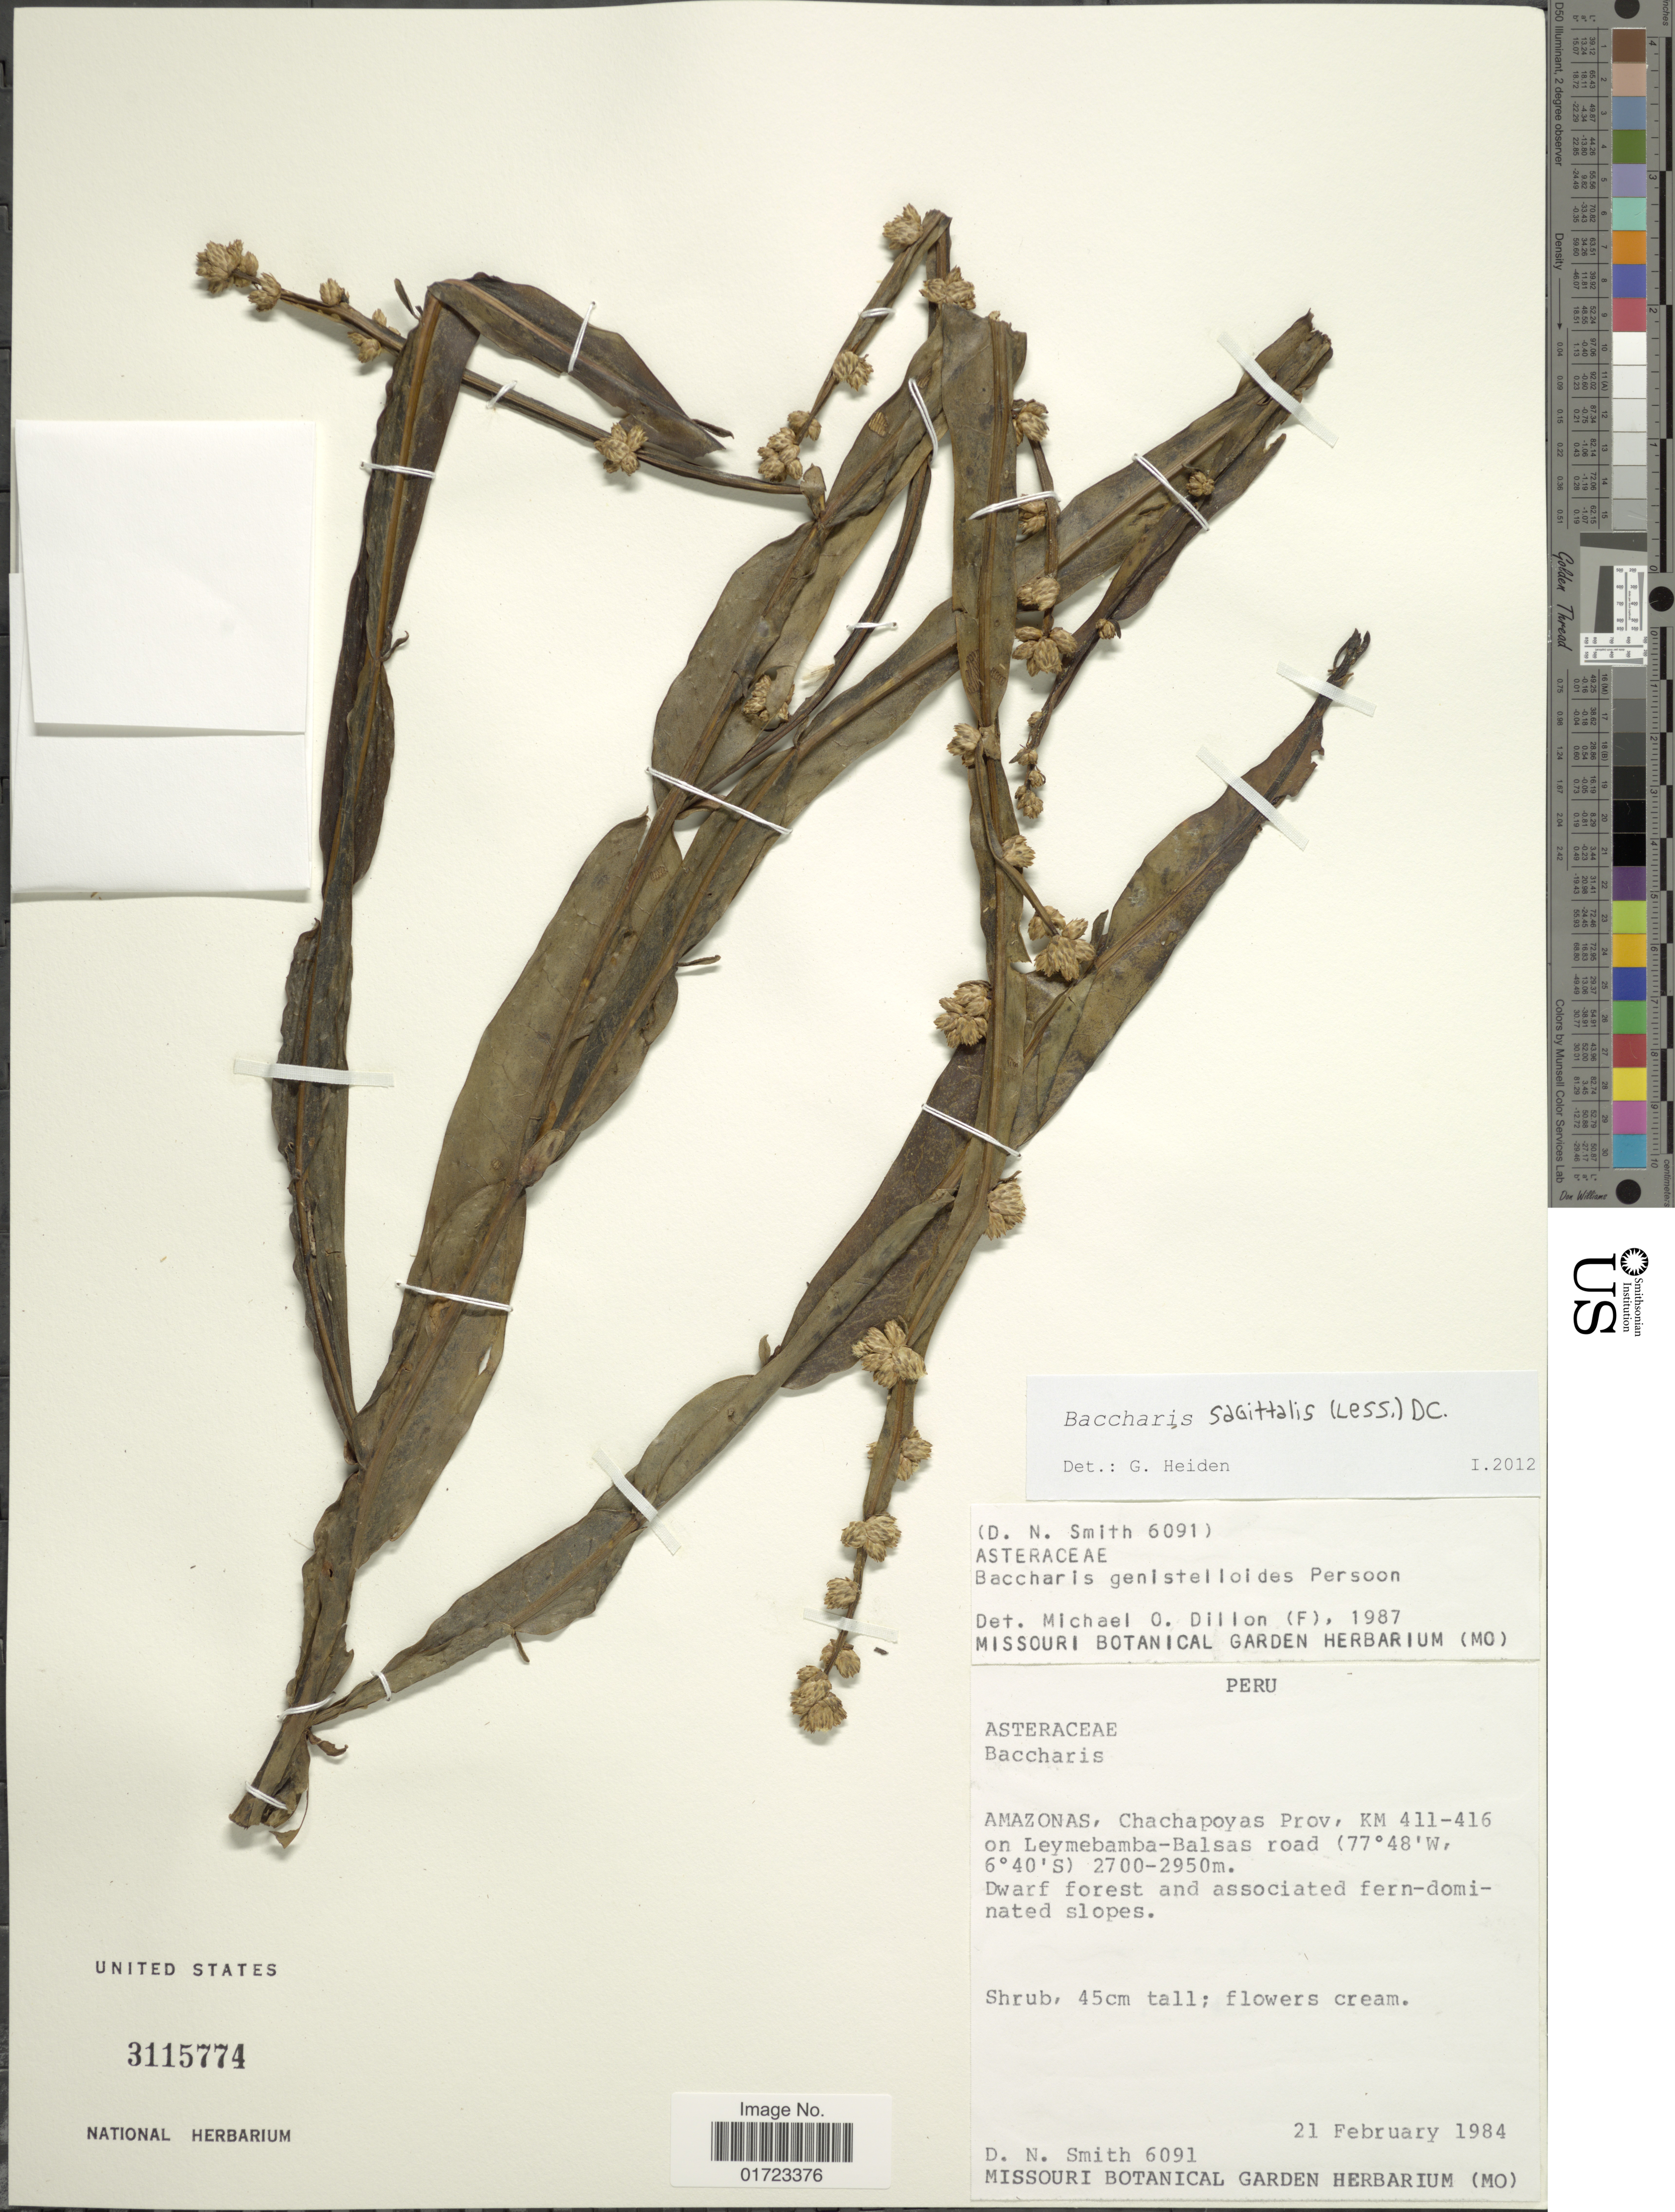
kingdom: Plantae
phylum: Tracheophyta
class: Magnoliopsida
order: Asterales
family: Asteraceae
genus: Baccharis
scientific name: Baccharis sagittalis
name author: (Less.) DC.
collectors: D. Smith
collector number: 6091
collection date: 1984-02-21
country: Peru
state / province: Amazonas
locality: Amazonas, Chachapoyas Prov. KM 411-416 on Leymebamba-Balsas road.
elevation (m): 2700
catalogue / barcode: US 3115774